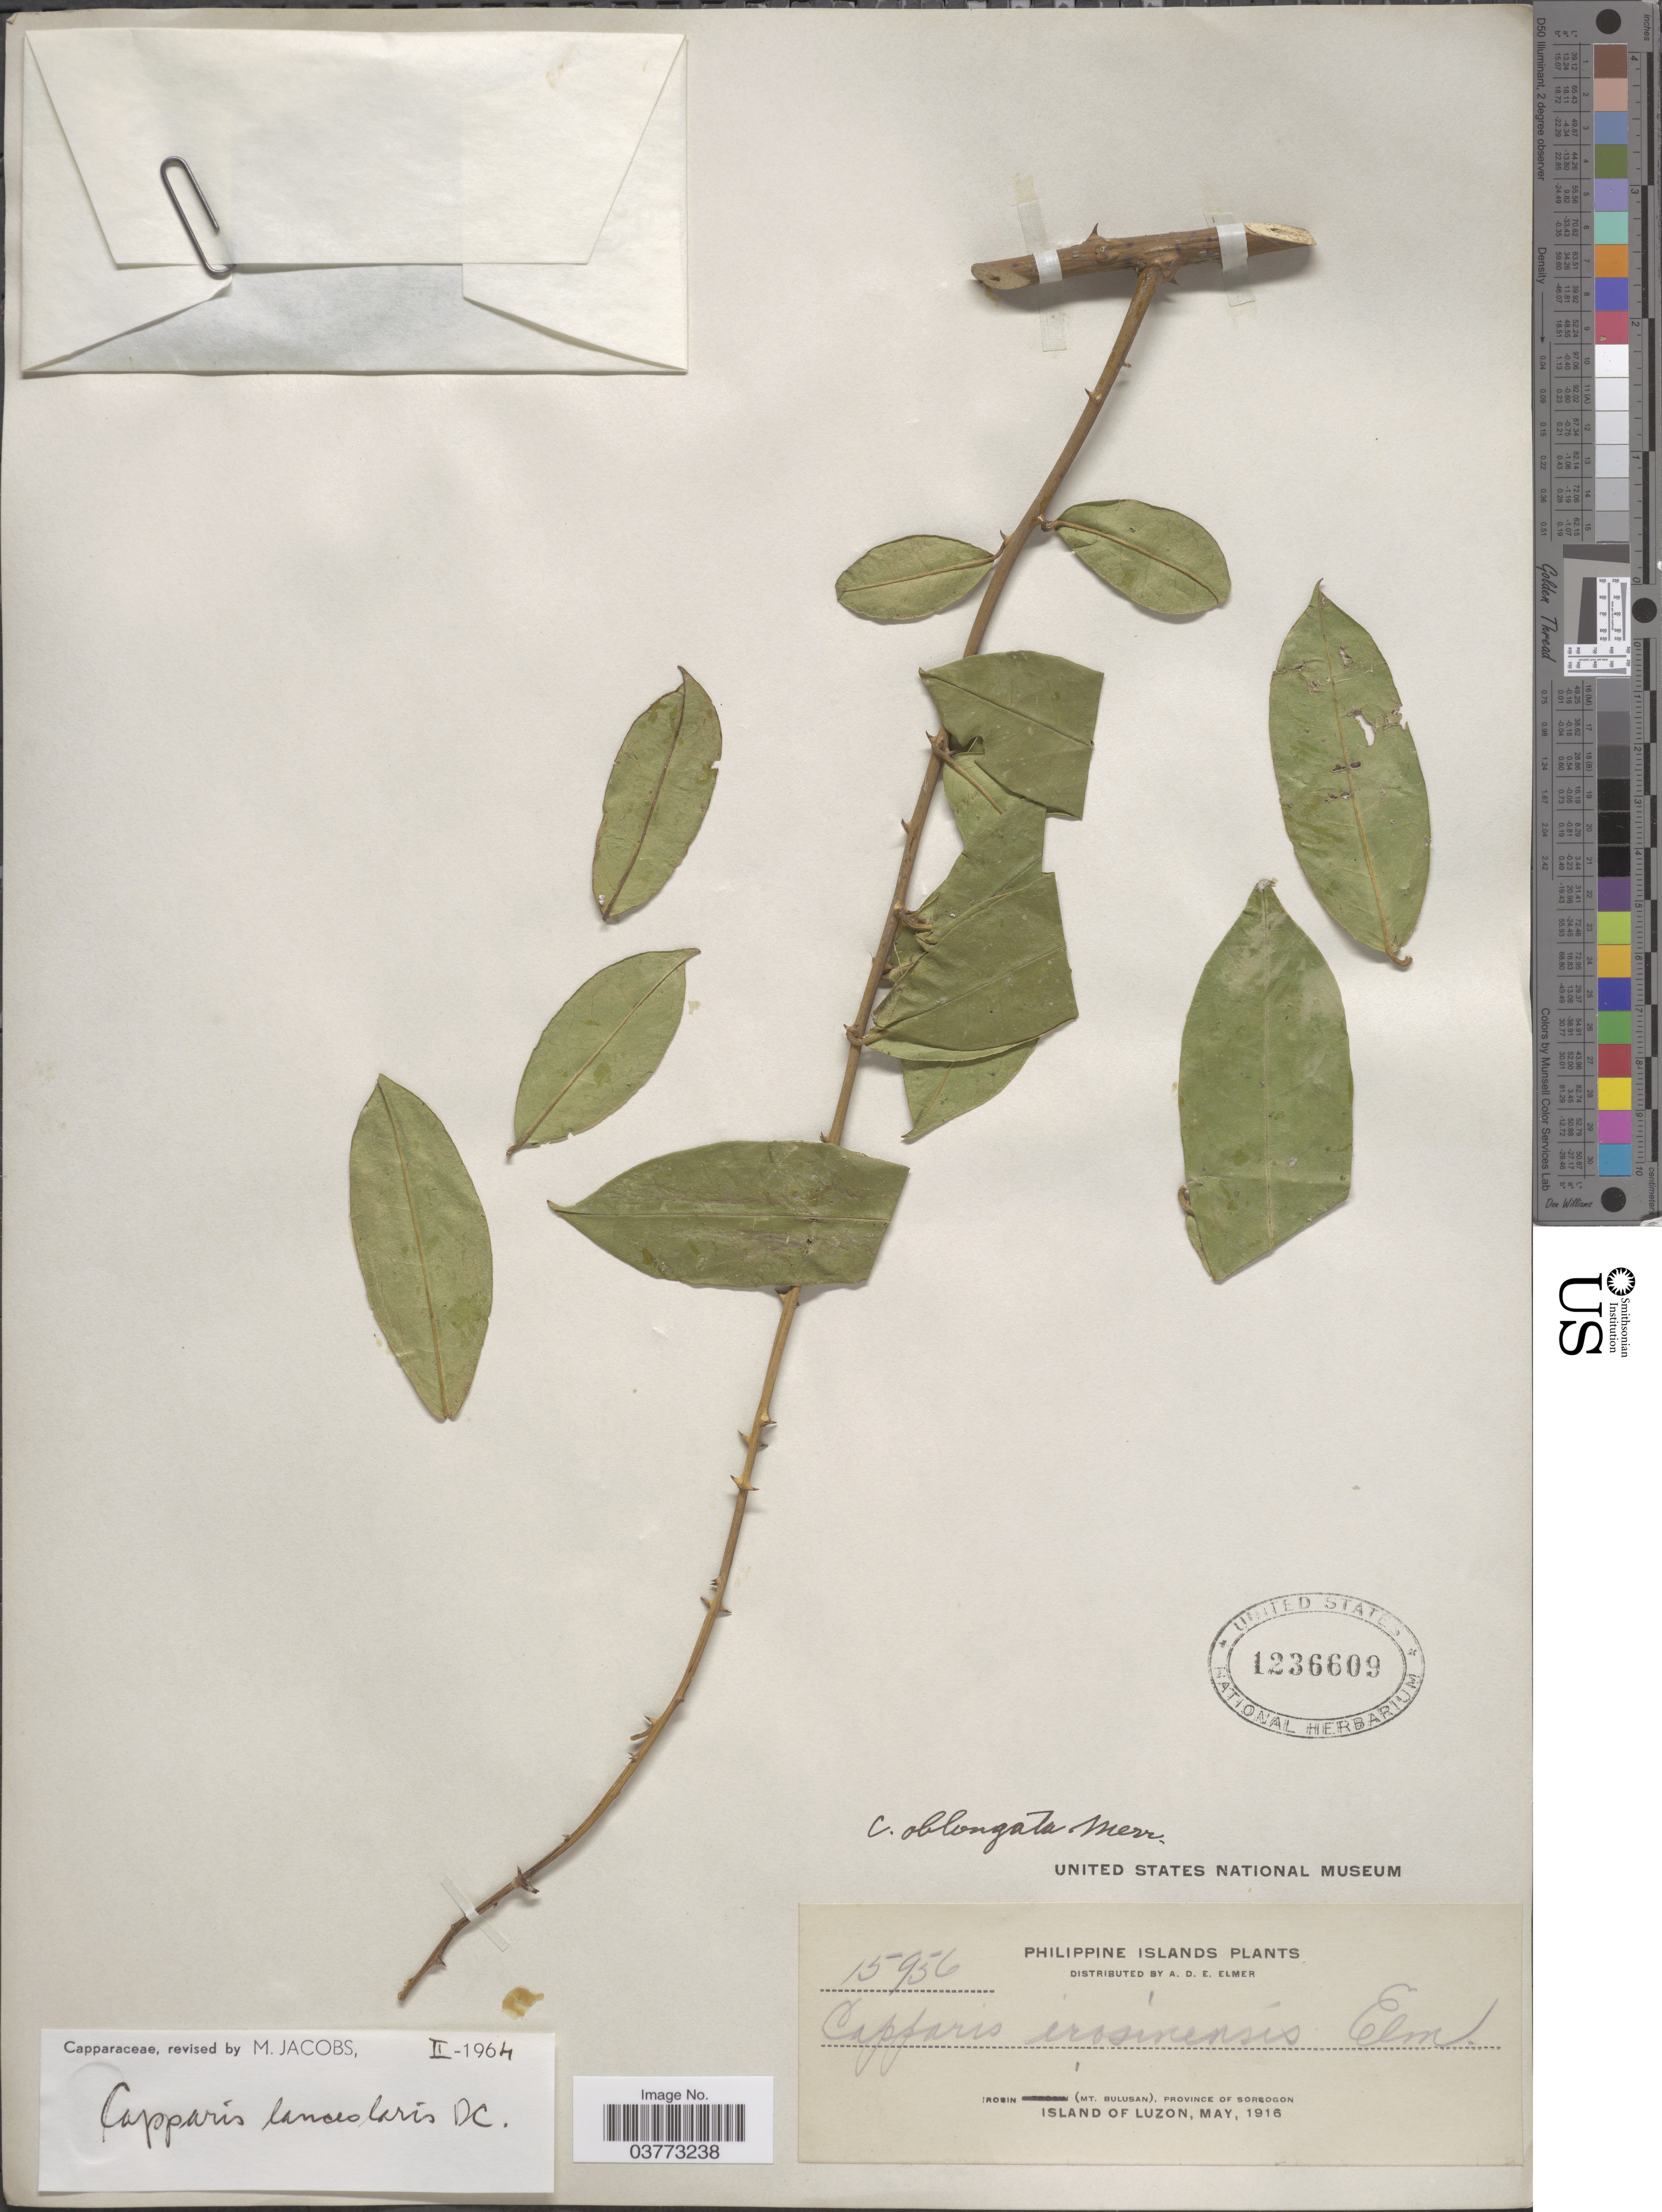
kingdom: Plantae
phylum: Tracheophyta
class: Magnoliopsida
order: Brassicales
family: Capparaceae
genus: Capparis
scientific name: Capparis lanceolaris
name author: DC.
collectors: A. D. E. Elmer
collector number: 15956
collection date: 1916-05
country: Philippines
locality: Philippine Islands. Irosin (Mt. Bulusan), Province of Sorsogon. Island of Luzon.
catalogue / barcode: US 1236609